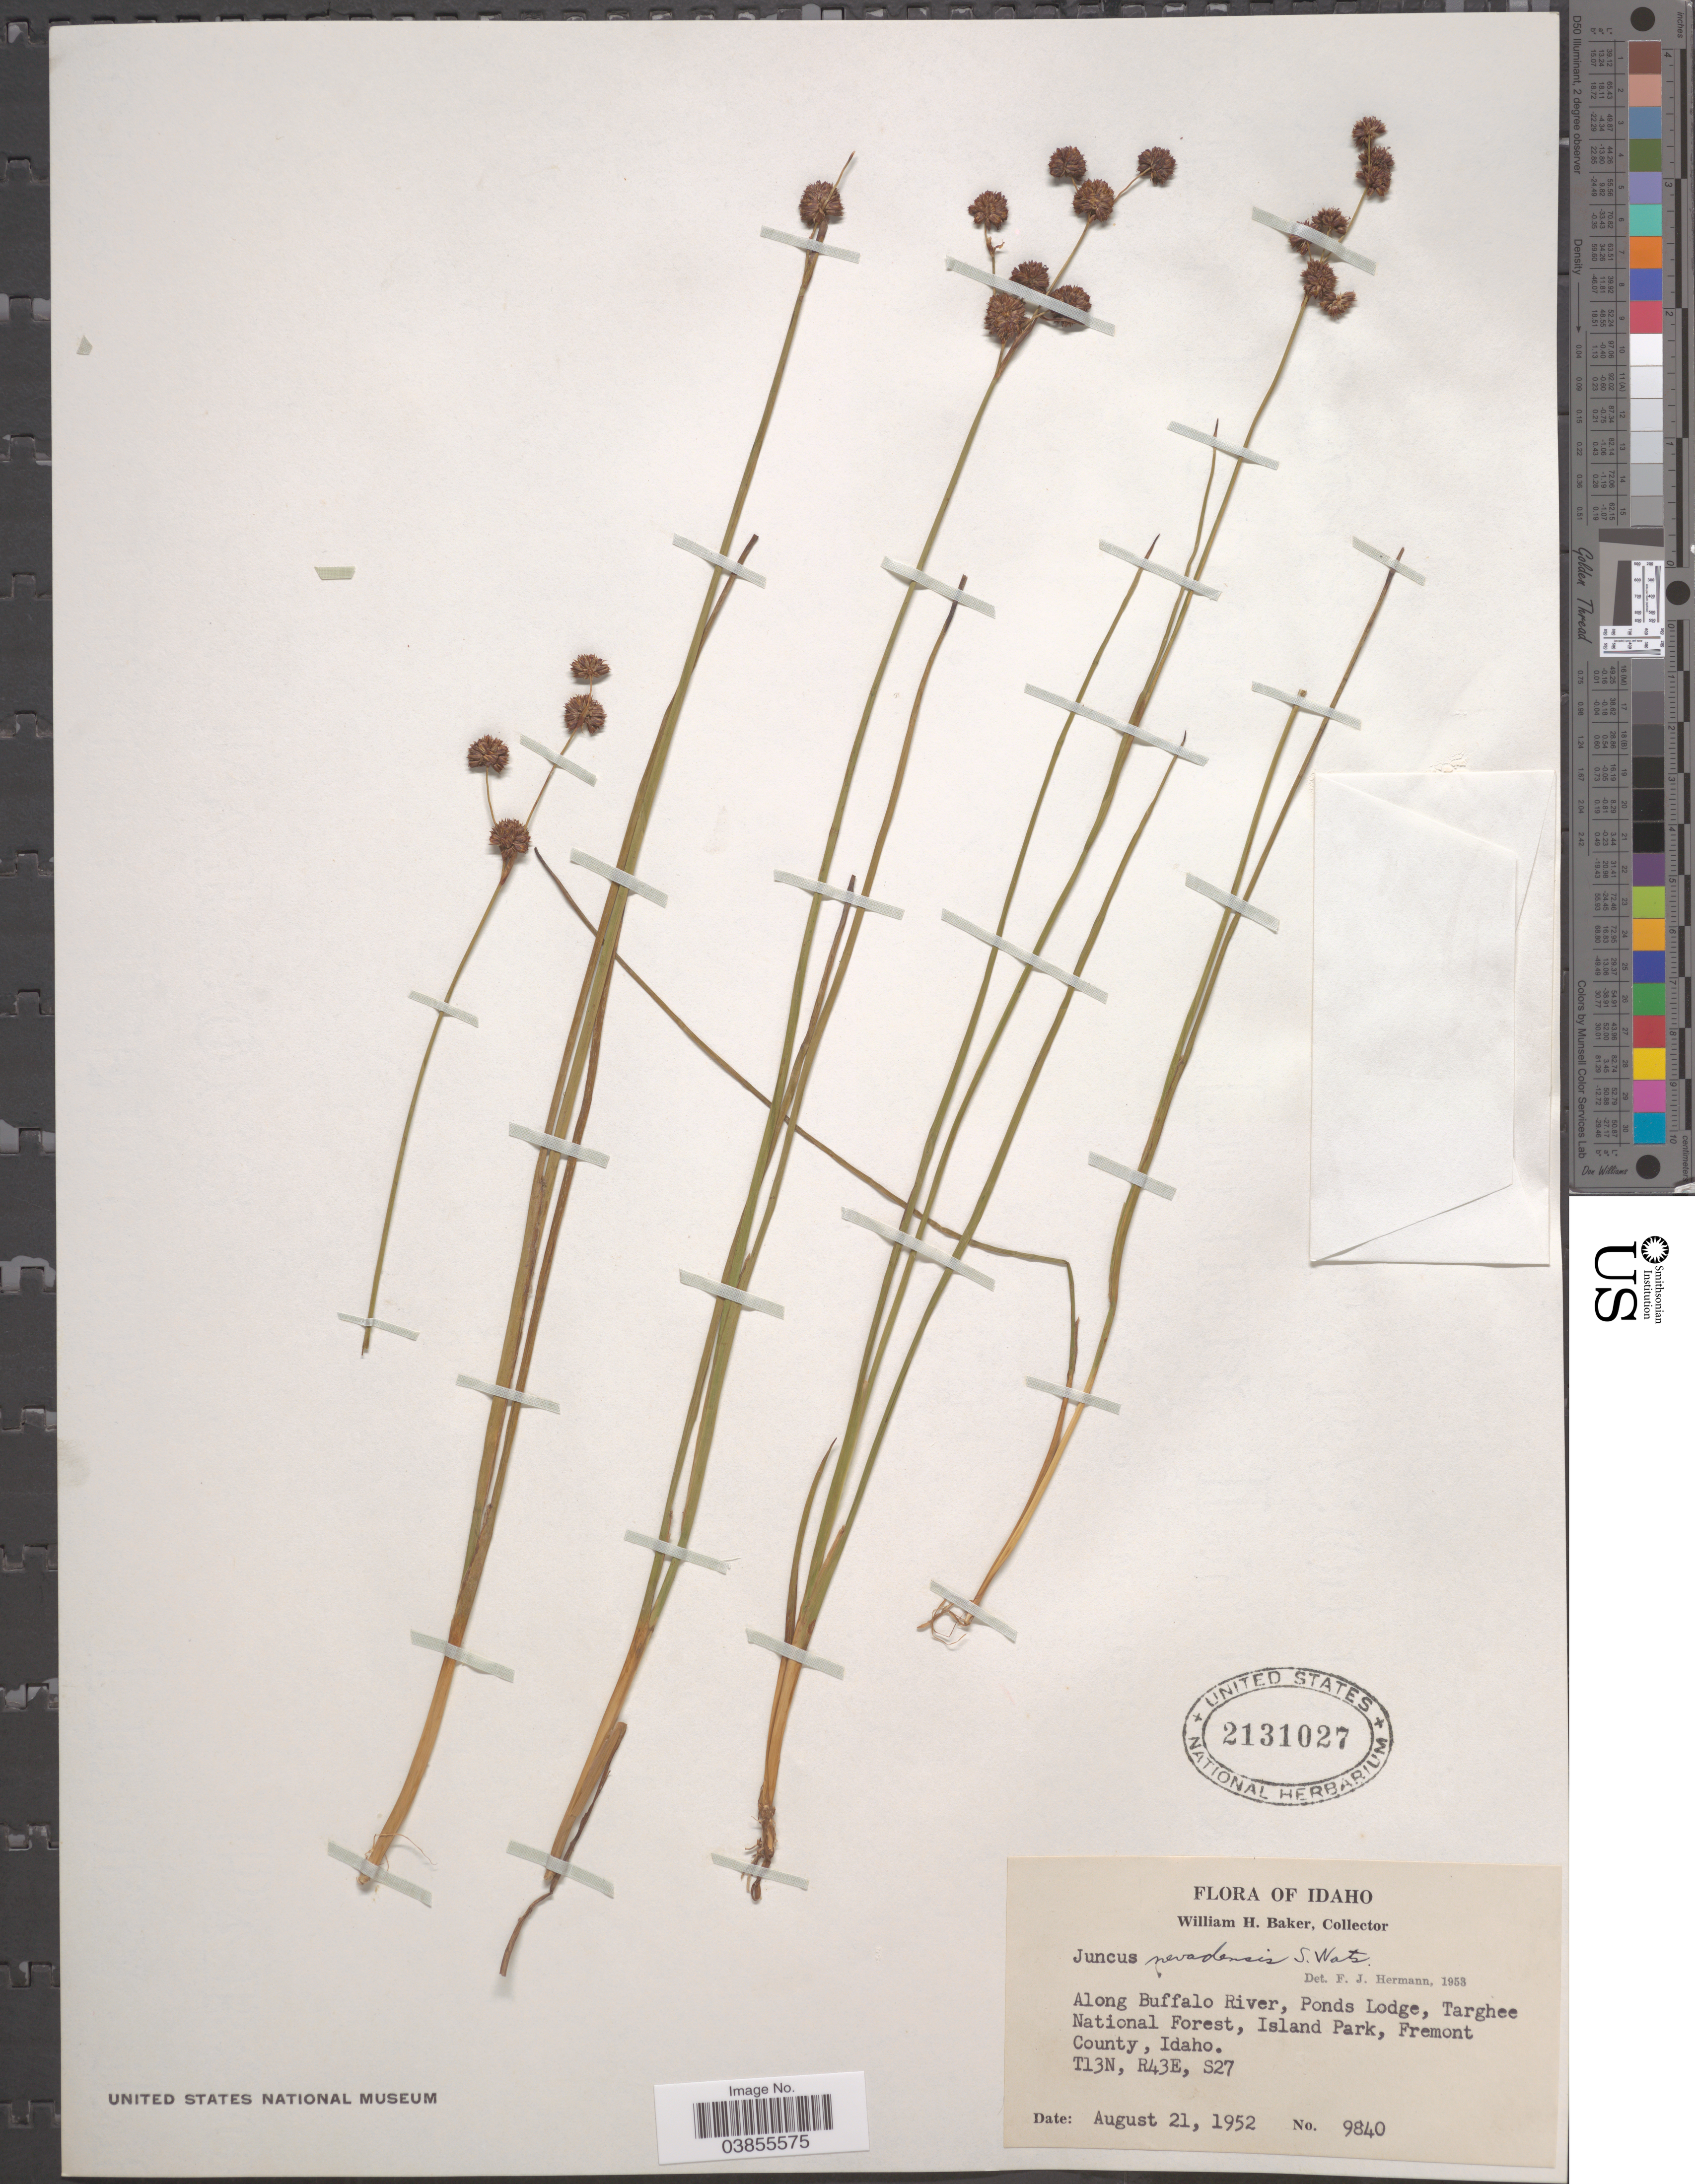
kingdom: Plantae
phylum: Tracheophyta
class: Liliopsida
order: Poales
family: Juncaceae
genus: Juncus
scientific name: Juncus nevadensis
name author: S. Watson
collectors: W. H. Baker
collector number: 9840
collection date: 1952-08-21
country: United States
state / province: Idaho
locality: Along Buffalo River, Ponds Lodge, Targhee National Forest, Island Park, Fremont County, T13N, R43E, S27.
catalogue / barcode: US 2131027